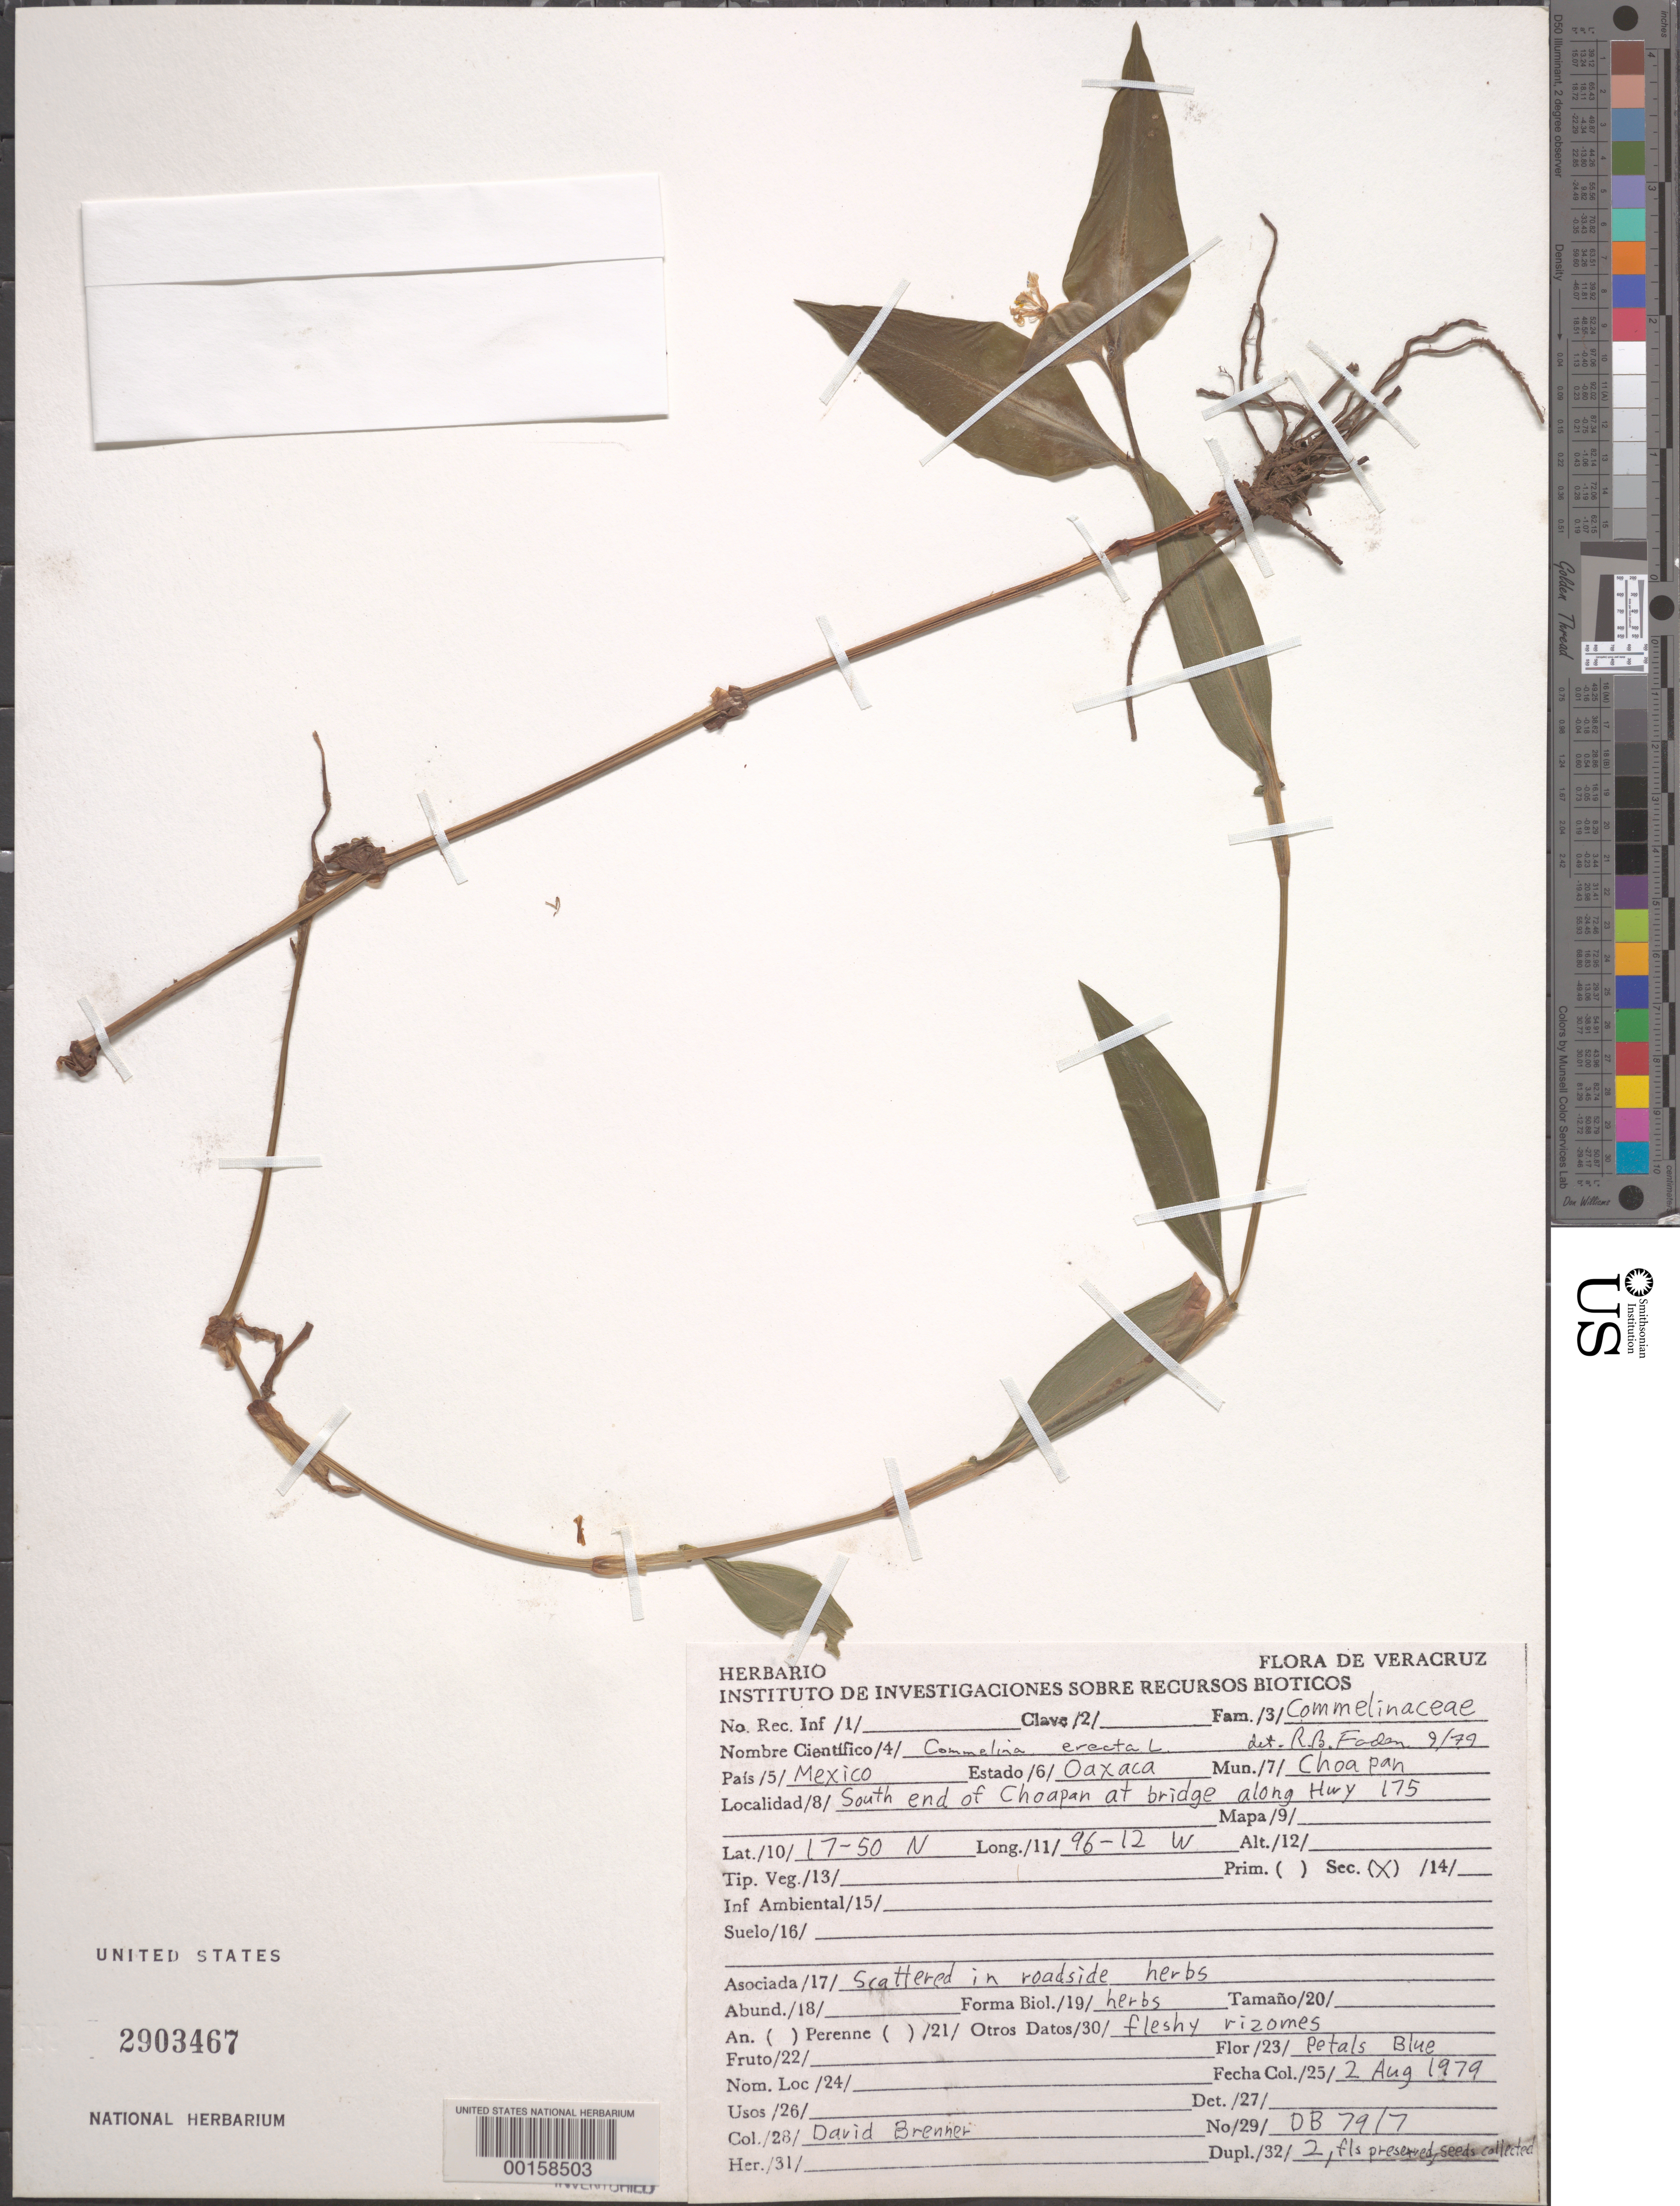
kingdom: Plantae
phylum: Tracheophyta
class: Liliopsida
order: Commelinales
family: Commelinaceae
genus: Commelina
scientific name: Commelina erecta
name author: L.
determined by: Faden, Robert B., (US), Smithsonian Institution - National Museum of Natural History (UNITED STATES)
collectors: D. Brenner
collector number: Db 79/7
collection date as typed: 02 Aug 1979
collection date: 1979-08-02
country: Mexico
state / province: Oaxaca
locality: Choapan mun. (?), S end of Choapan at bridge along hwy 175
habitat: Roadside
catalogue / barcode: US 2903467